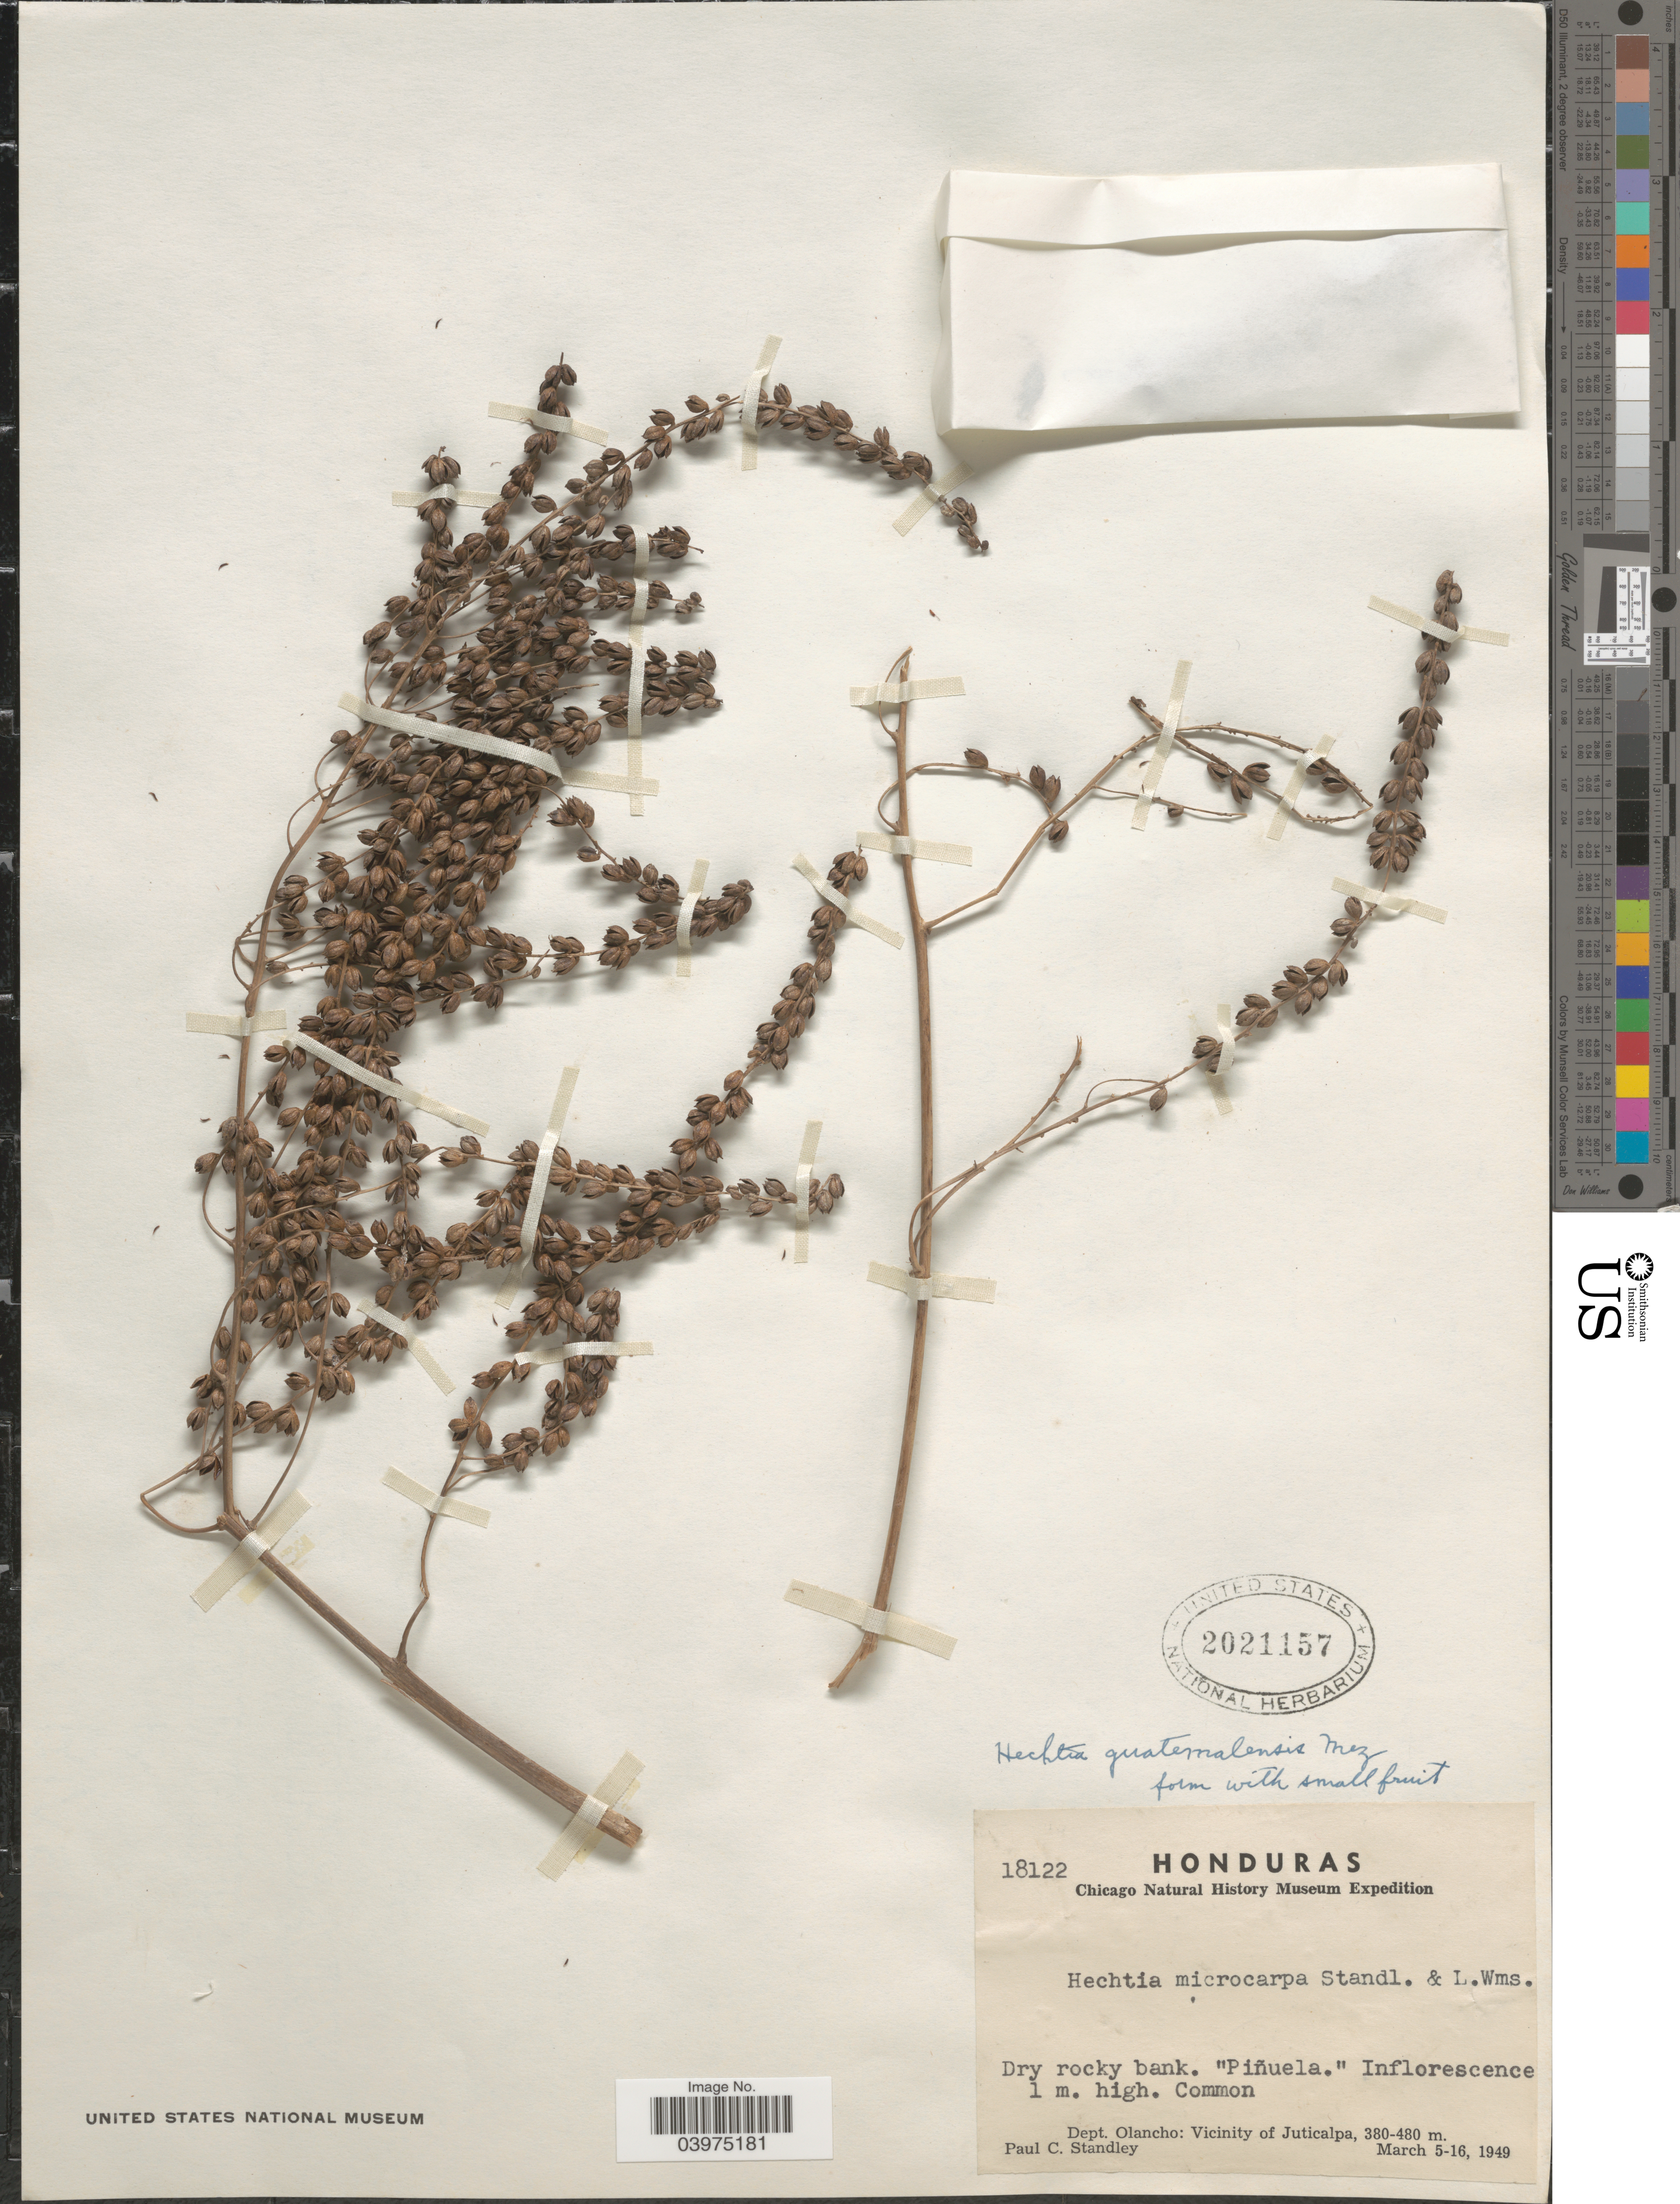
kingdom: Plantae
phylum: Tracheophyta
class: Liliopsida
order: Poales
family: Bromeliaceae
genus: Hechtia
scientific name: Hechtia guatemalensis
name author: Mez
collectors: P. C. Standley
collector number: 18122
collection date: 1949-03-05/1949-03-16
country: Honduras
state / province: Olancho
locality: Chicago Natural History Museum Expedition. Dept. Olancho: Vicinity of Juticalpa.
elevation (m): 380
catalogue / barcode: US 2021157